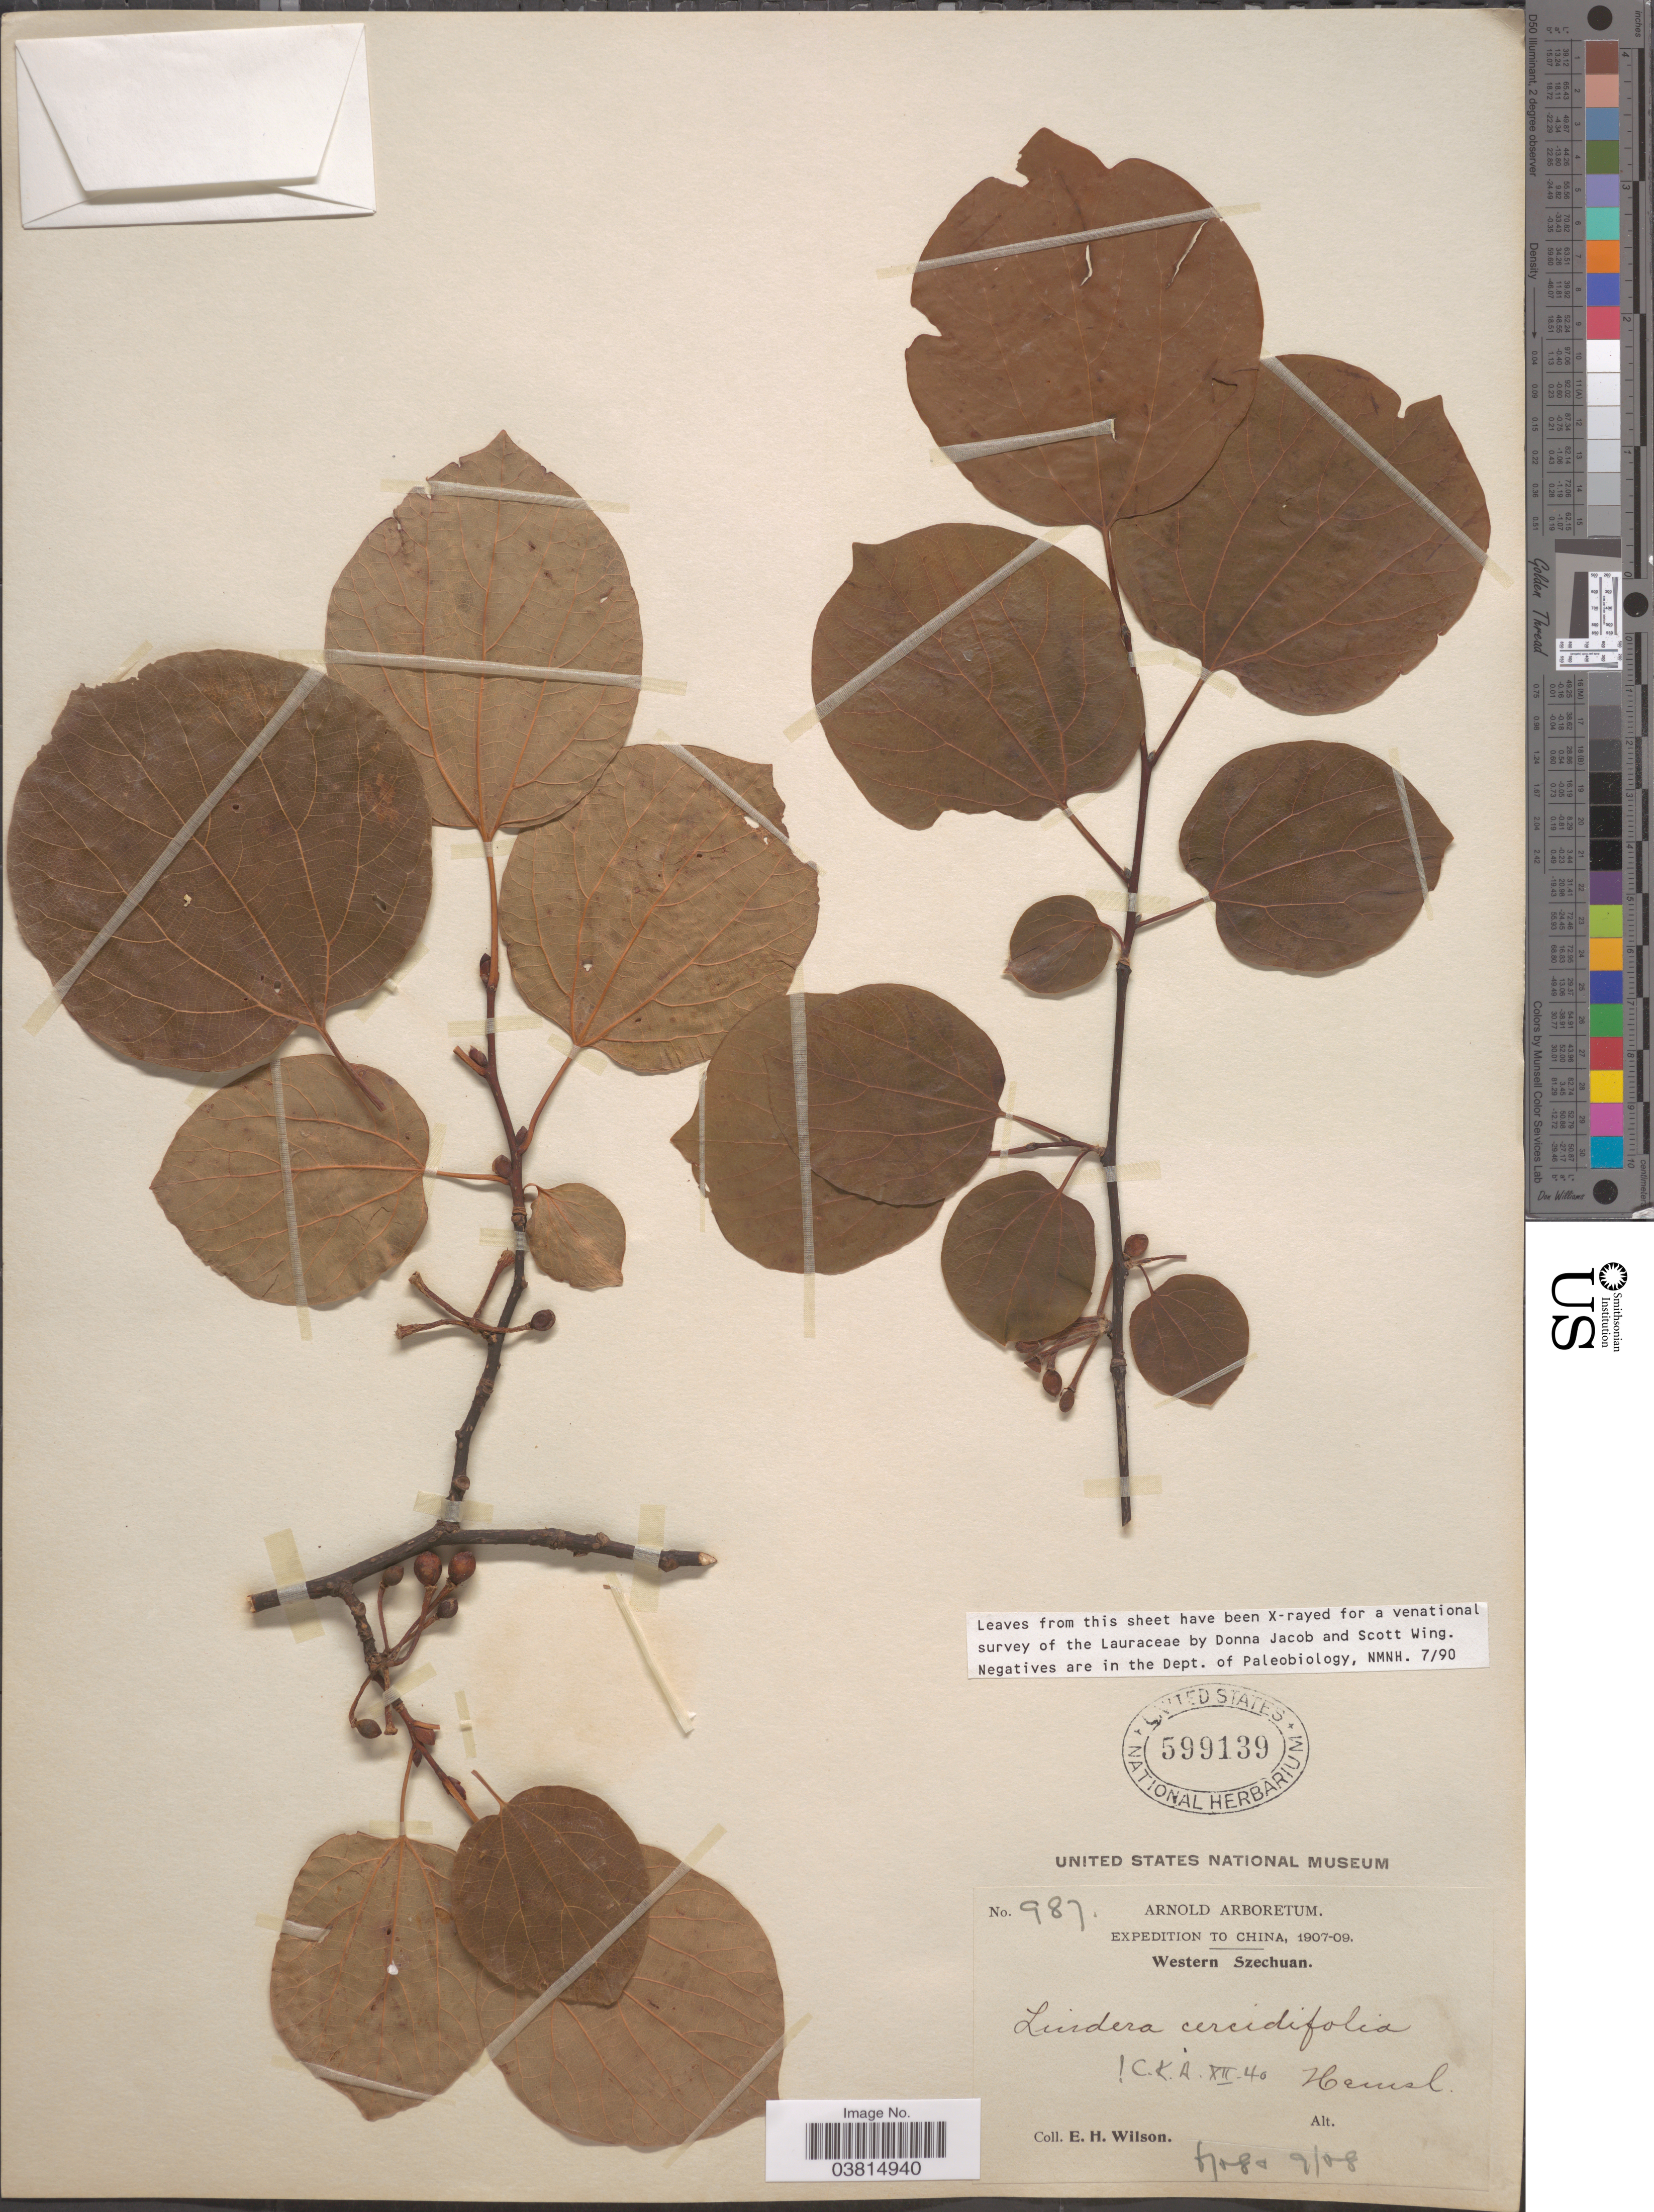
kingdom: Plantae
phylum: Tracheophyta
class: Magnoliopsida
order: Laurales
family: Lauraceae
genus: Lindera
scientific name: Lindera cercidifolia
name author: Hemsl.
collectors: E. Wilson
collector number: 987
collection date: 1908-06/1908-09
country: China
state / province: Sichuan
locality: Western Szechuan.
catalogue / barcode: US 599139